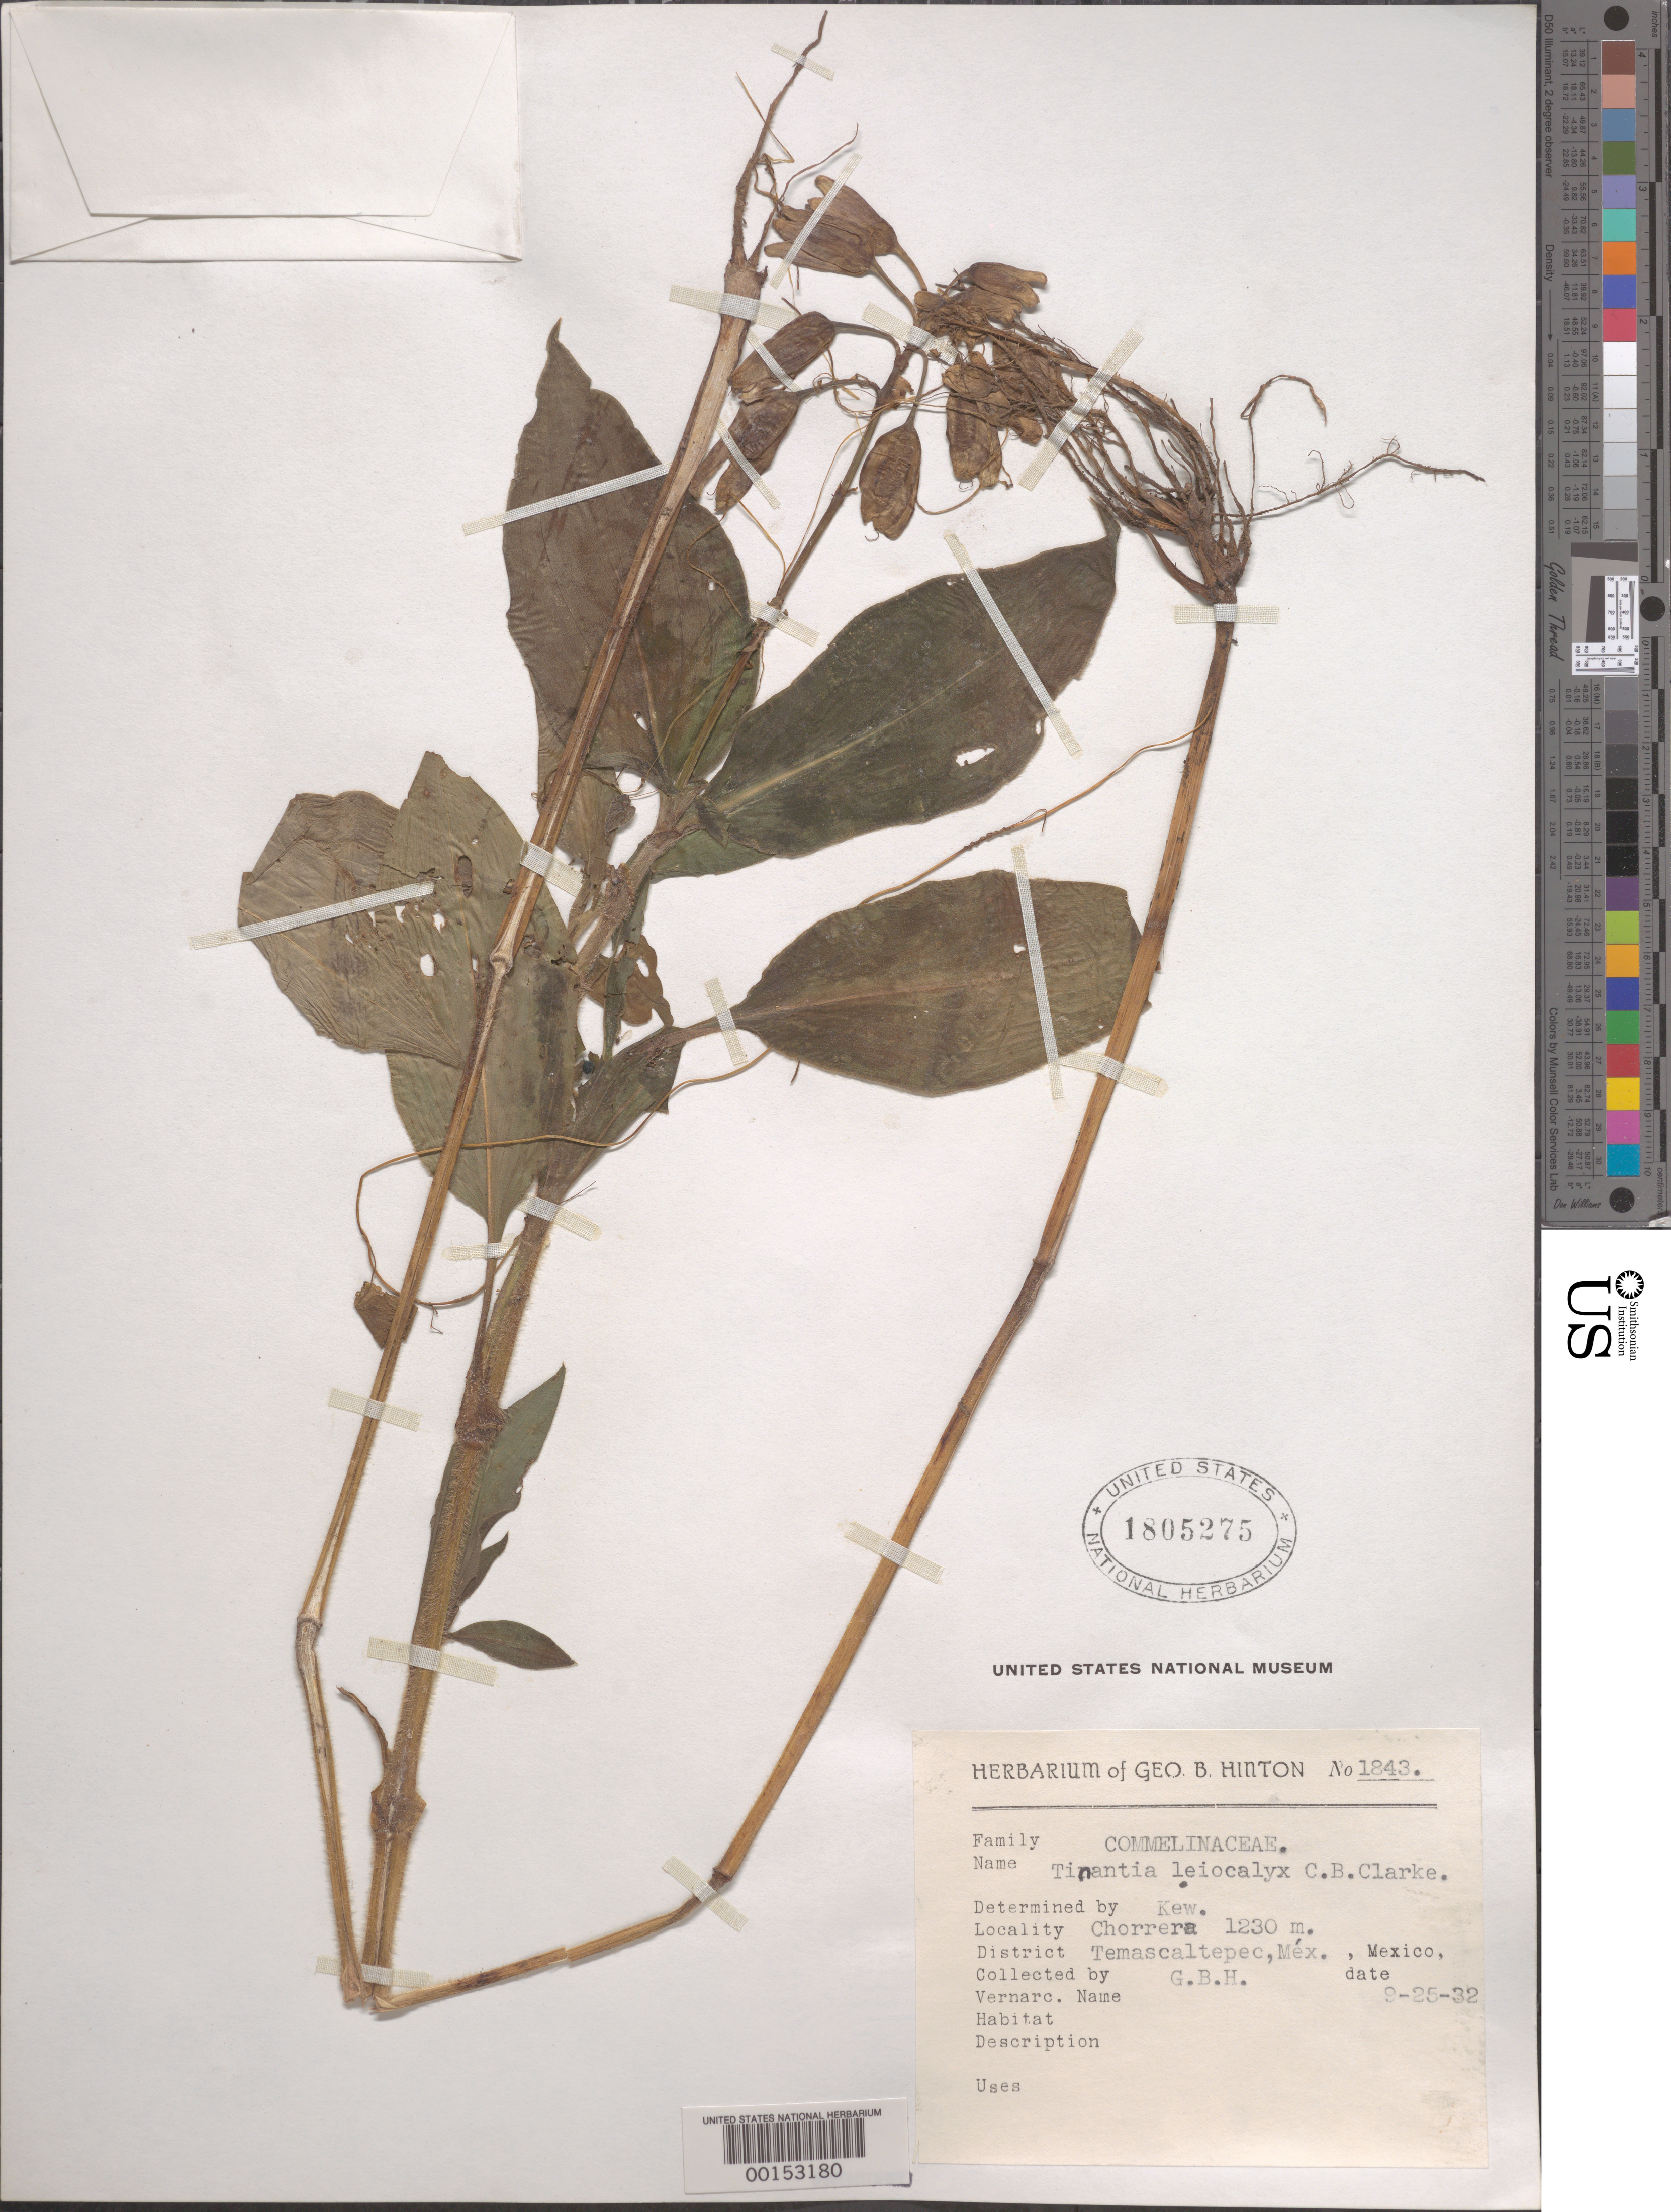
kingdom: Plantae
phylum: Tracheophyta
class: Liliopsida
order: Commelinales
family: Commelinaceae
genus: Tinantia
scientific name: Tinantia leiocalyx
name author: C.B. Clarke in Donn. Sm.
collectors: G. B. Hinton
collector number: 1843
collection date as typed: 25 Sep 1932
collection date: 1932-09-25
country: Mexico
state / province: México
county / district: Temascaltepec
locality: Chorrera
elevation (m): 1230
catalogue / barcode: US 1805275